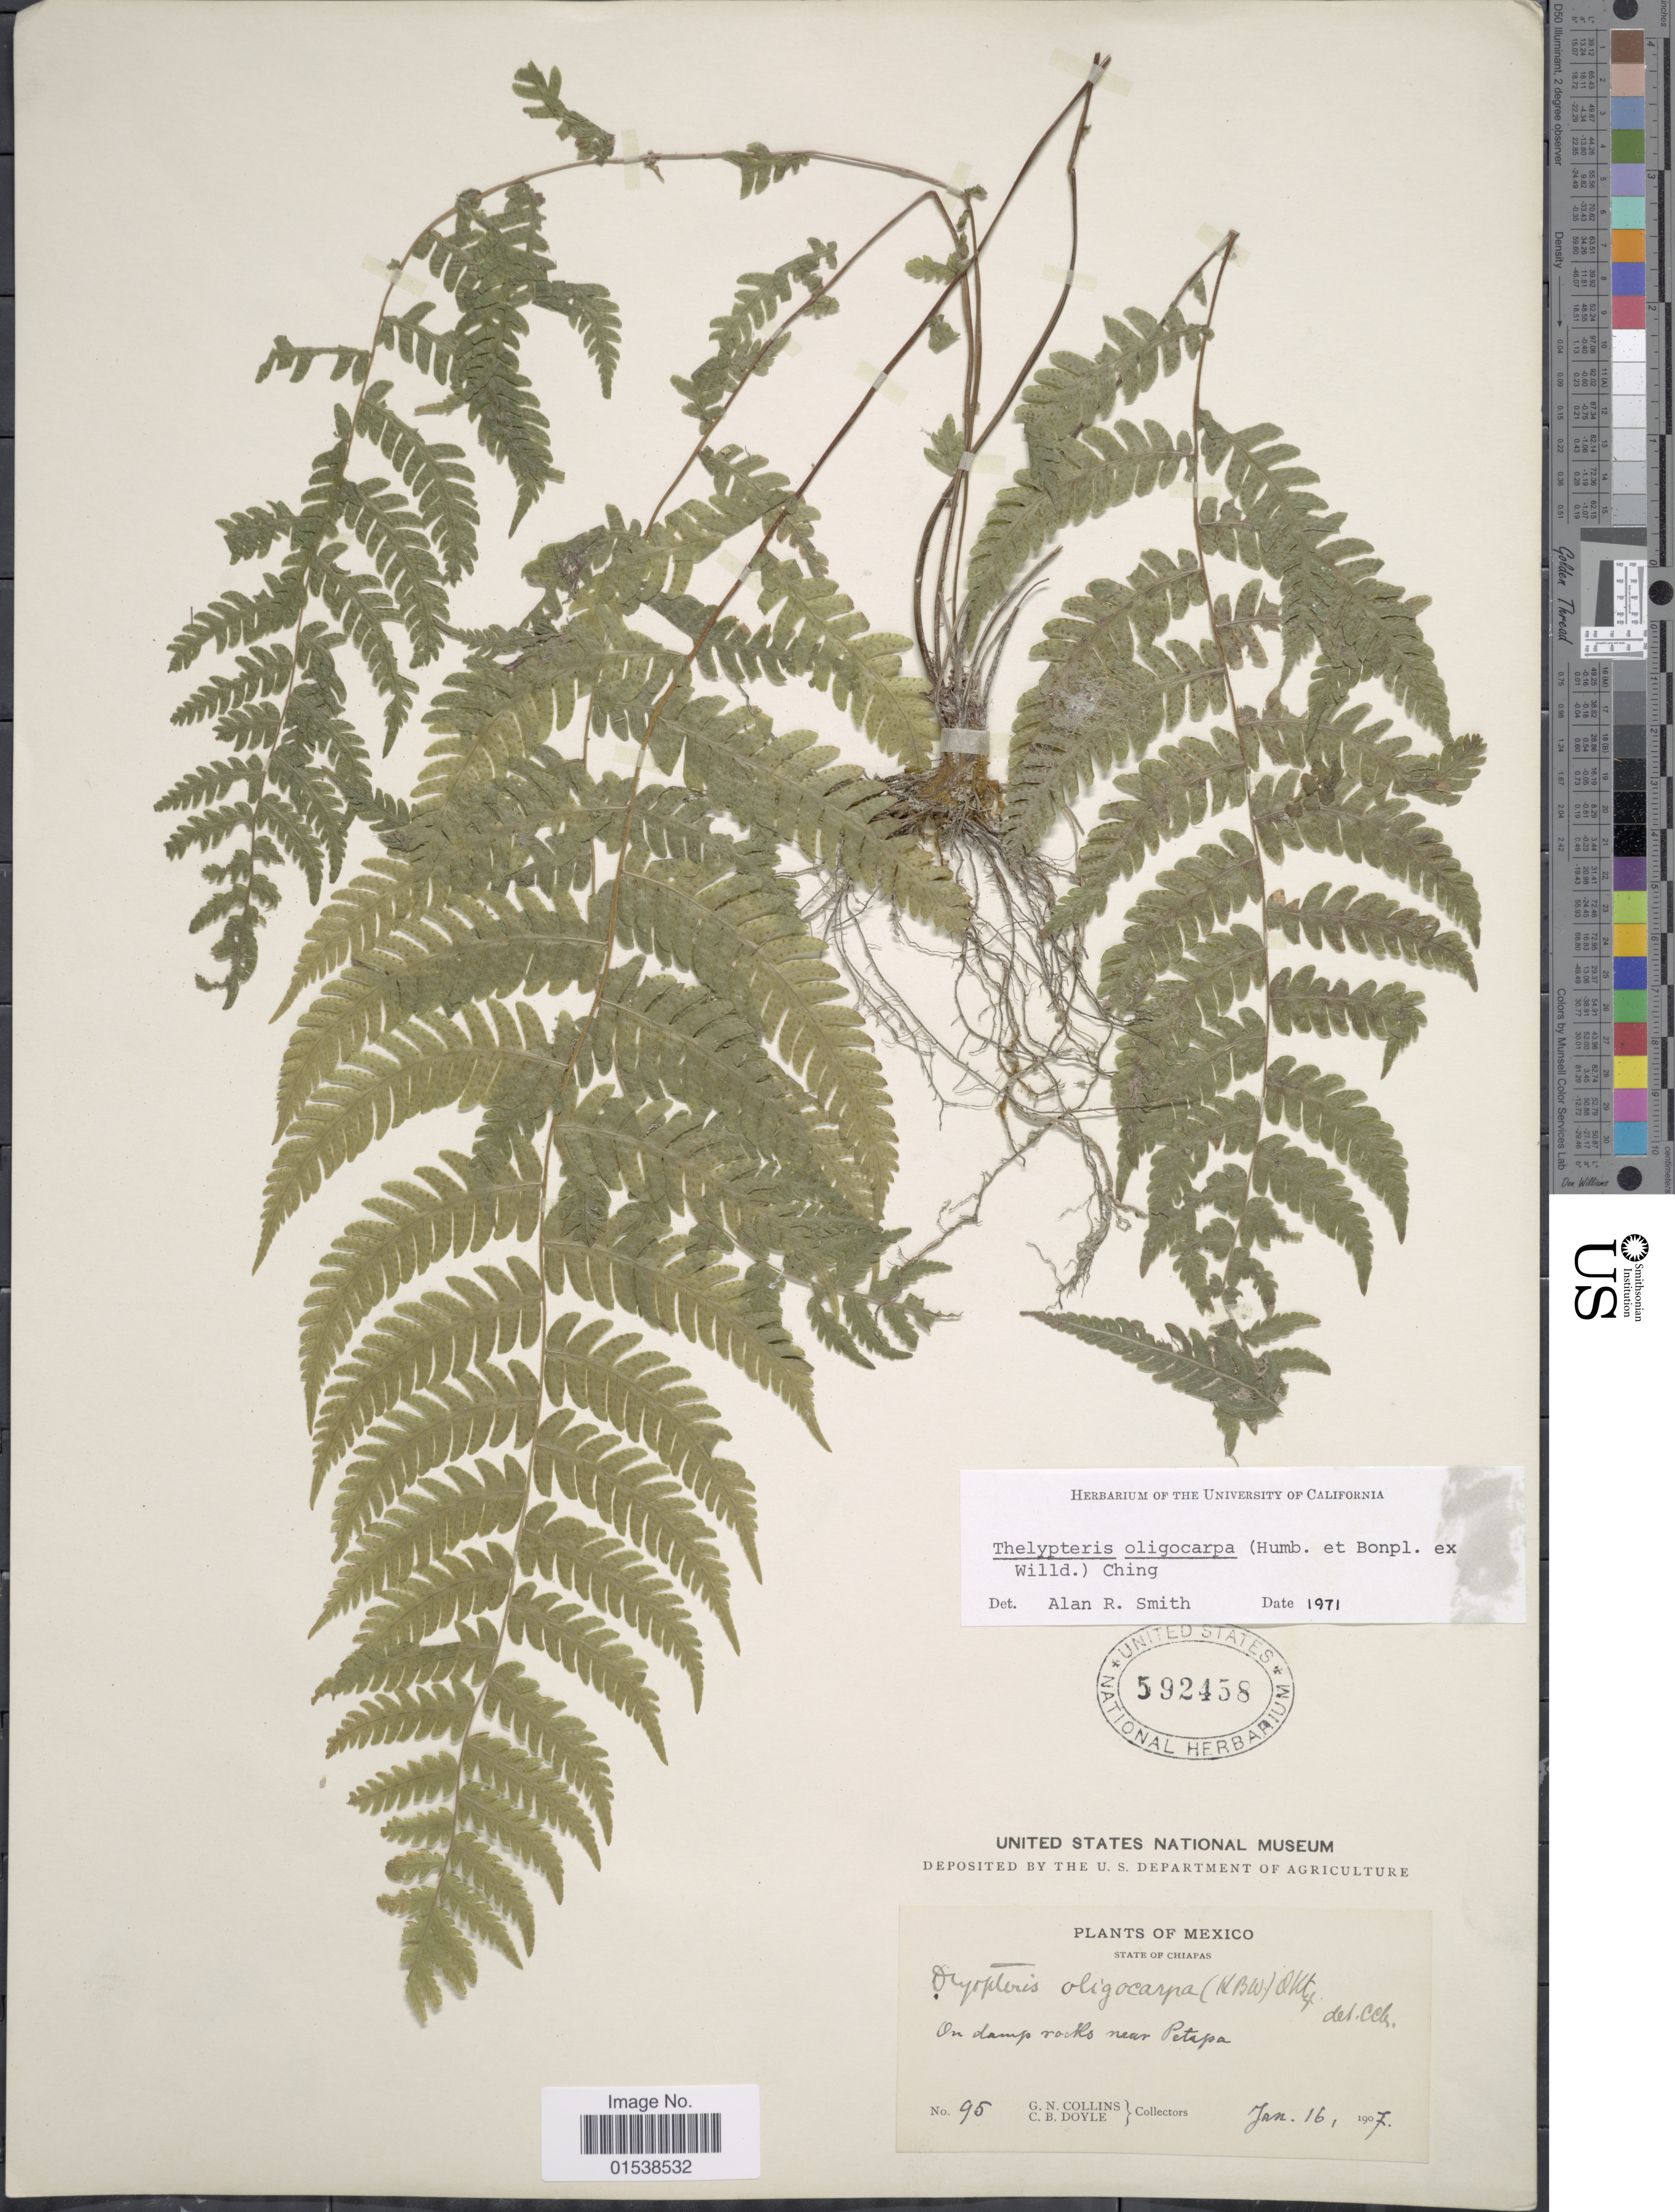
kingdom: Plantae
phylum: Tracheophyta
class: Polypodiopsida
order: Polypodiales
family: Thelypteridaceae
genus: Amauropelta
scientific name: Amauropelta oligocarpa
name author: (Humb. & Bonpl. ex Willd.) Pic. Serm.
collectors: G. Collins & C. Doyle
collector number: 95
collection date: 1907-01-16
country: Mexico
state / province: Chiapas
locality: State of Chiapas, on damp rocks near Petapa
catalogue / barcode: US 592458